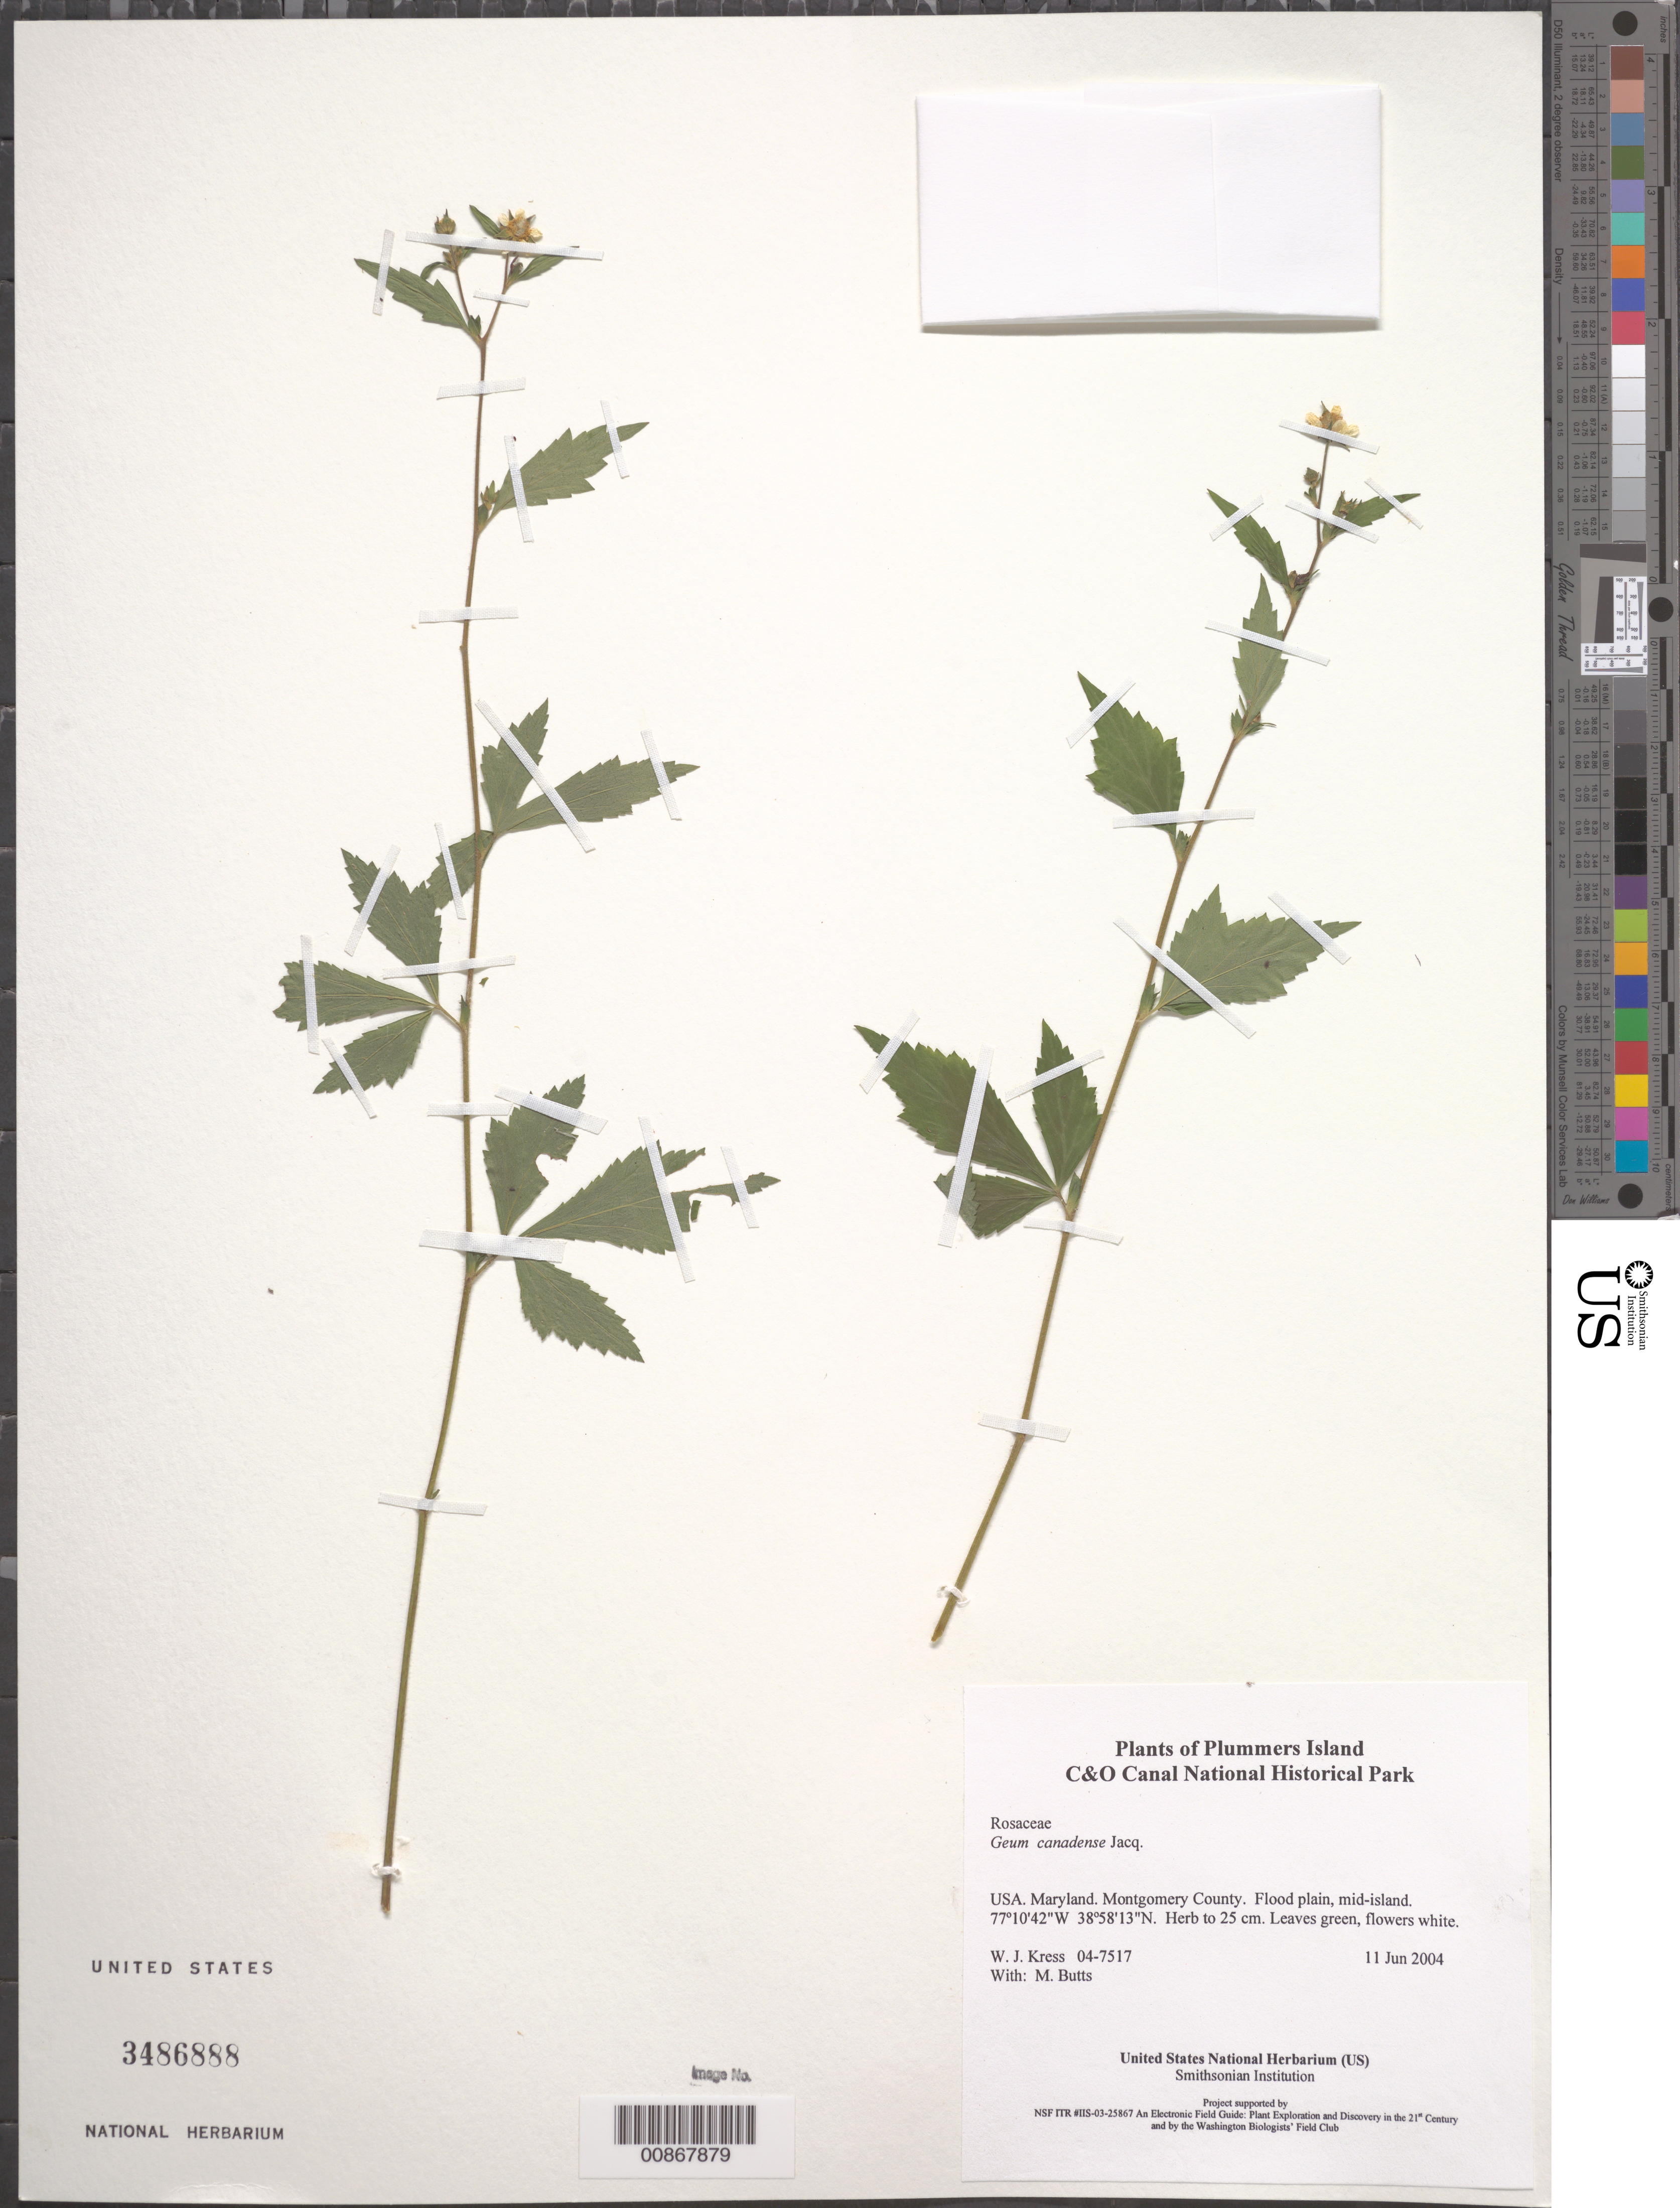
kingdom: Plantae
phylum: Tracheophyta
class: Magnoliopsida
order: Rosales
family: Rosaceae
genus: Geum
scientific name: Geum canadense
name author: Jacq.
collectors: W. J. Kress & M. B. Butts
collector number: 04-7517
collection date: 2004-06-11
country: United States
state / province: Maryland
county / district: Montgomery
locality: Chesapeake and Ohio Canal National Historical Park, Plummers Island, flood plain, mid island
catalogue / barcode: US 3486888